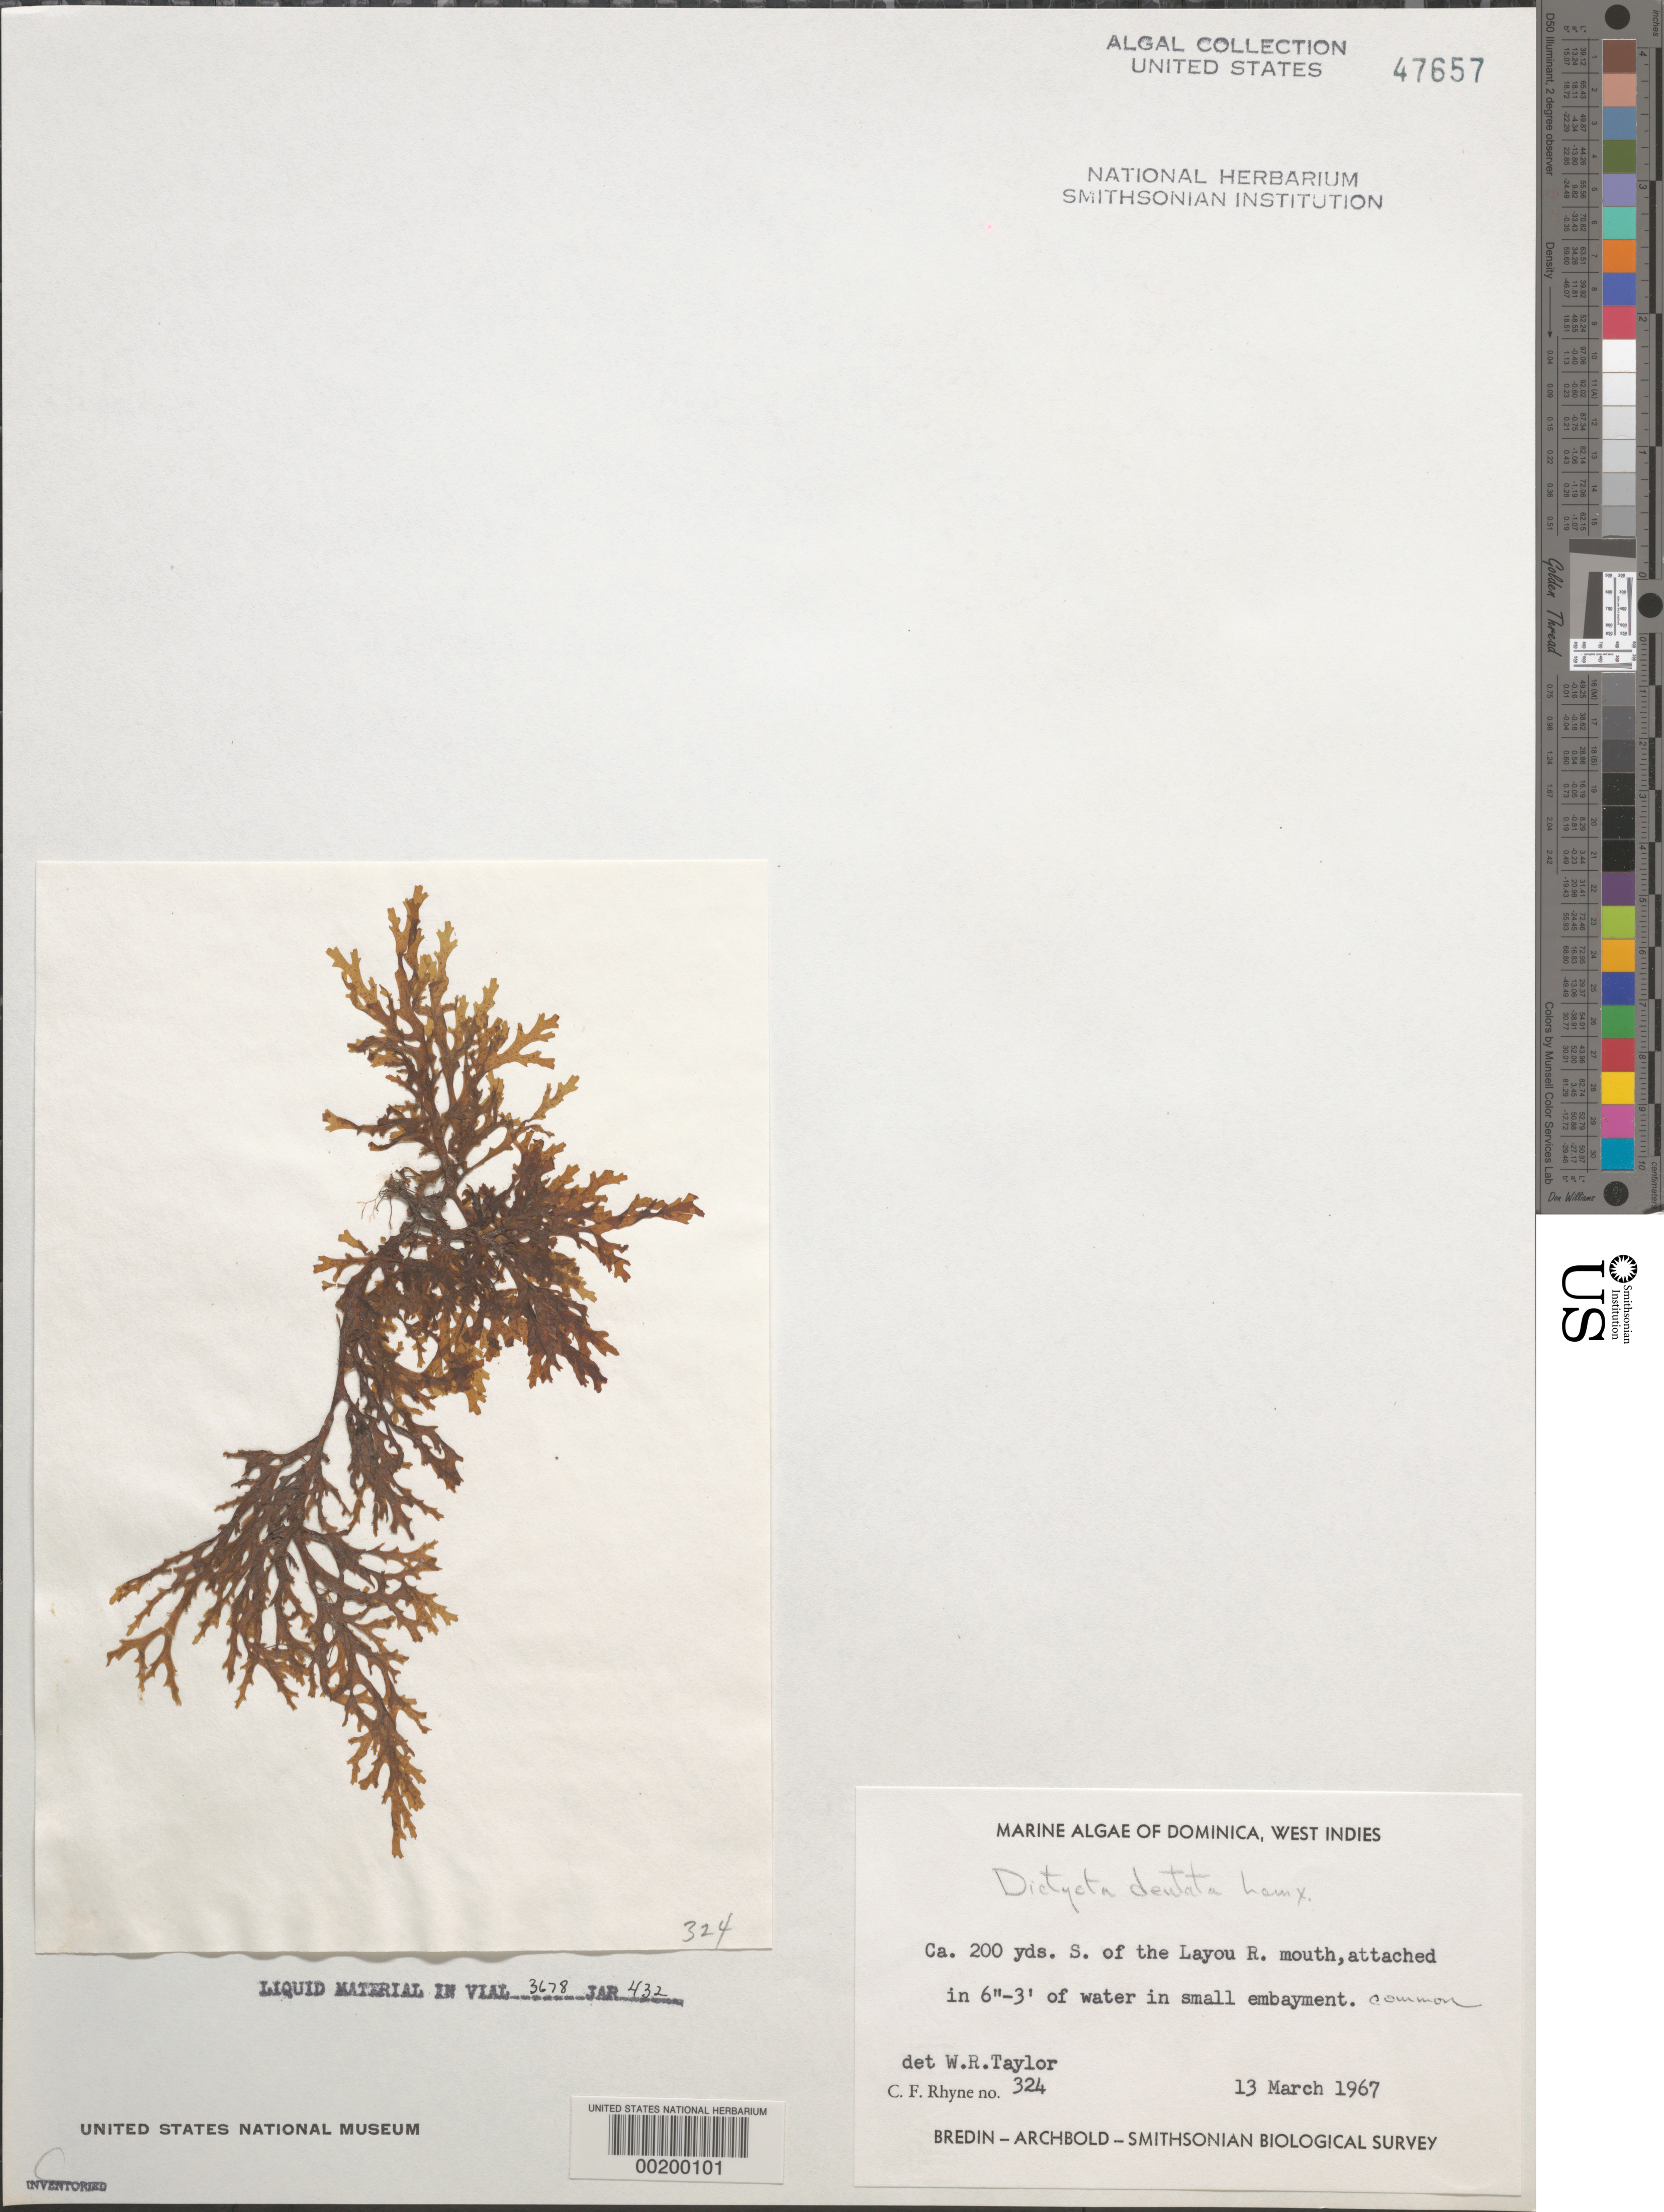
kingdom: Chromista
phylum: Ochrophyta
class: Phaeophyceae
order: Dictyotales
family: Dictyotaceae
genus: Dictyota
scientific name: Dictyota mertensii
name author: (C. Mart.) Kütz.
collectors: C. Rhyne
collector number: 324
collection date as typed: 13 Mar 1967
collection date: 1967-03-13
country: Dominica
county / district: St. Joseph's Parish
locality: Ca. 200 yards south of Layou River mouth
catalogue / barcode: US 47657